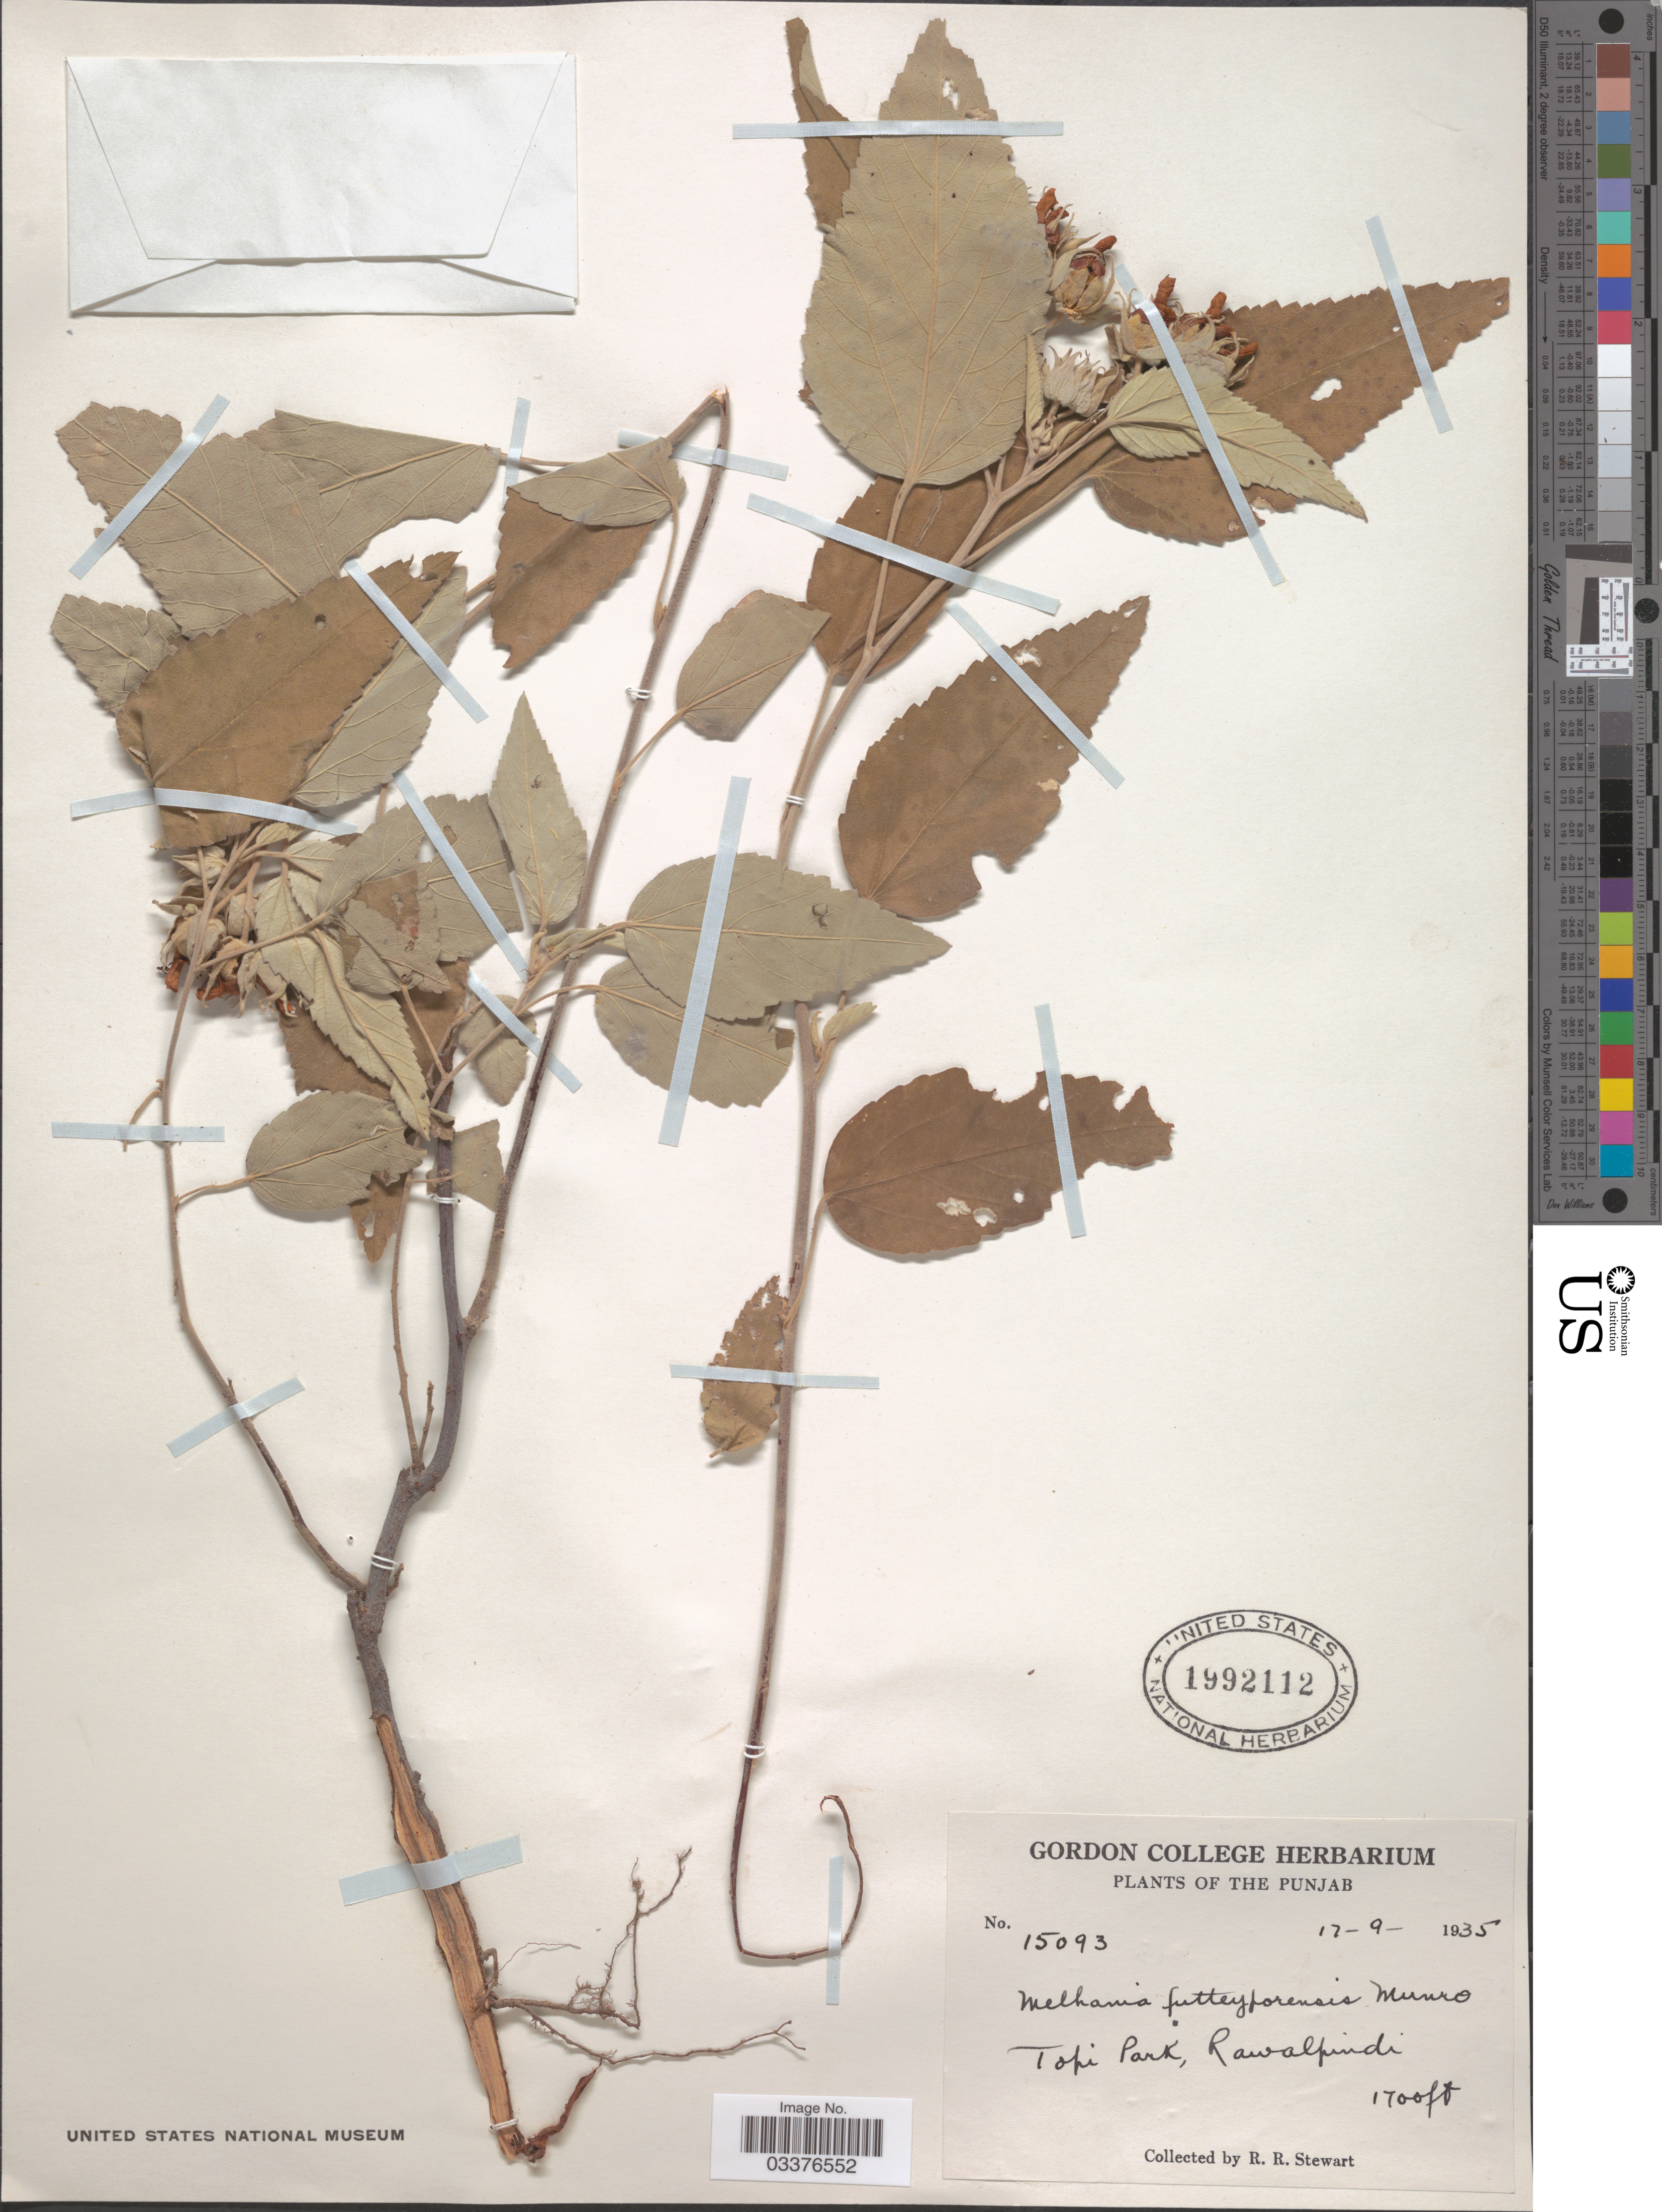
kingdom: Plantae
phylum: Tracheophyta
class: Magnoliopsida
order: Malvales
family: Malvaceae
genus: Melhania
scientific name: Melhania futteyporensis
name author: Munro ex Mast.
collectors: R. Stewart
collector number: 15093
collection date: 1935-09-17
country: Pakistan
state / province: Punjab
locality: Topi Park, Rawalpindi.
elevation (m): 518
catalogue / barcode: US 1992112